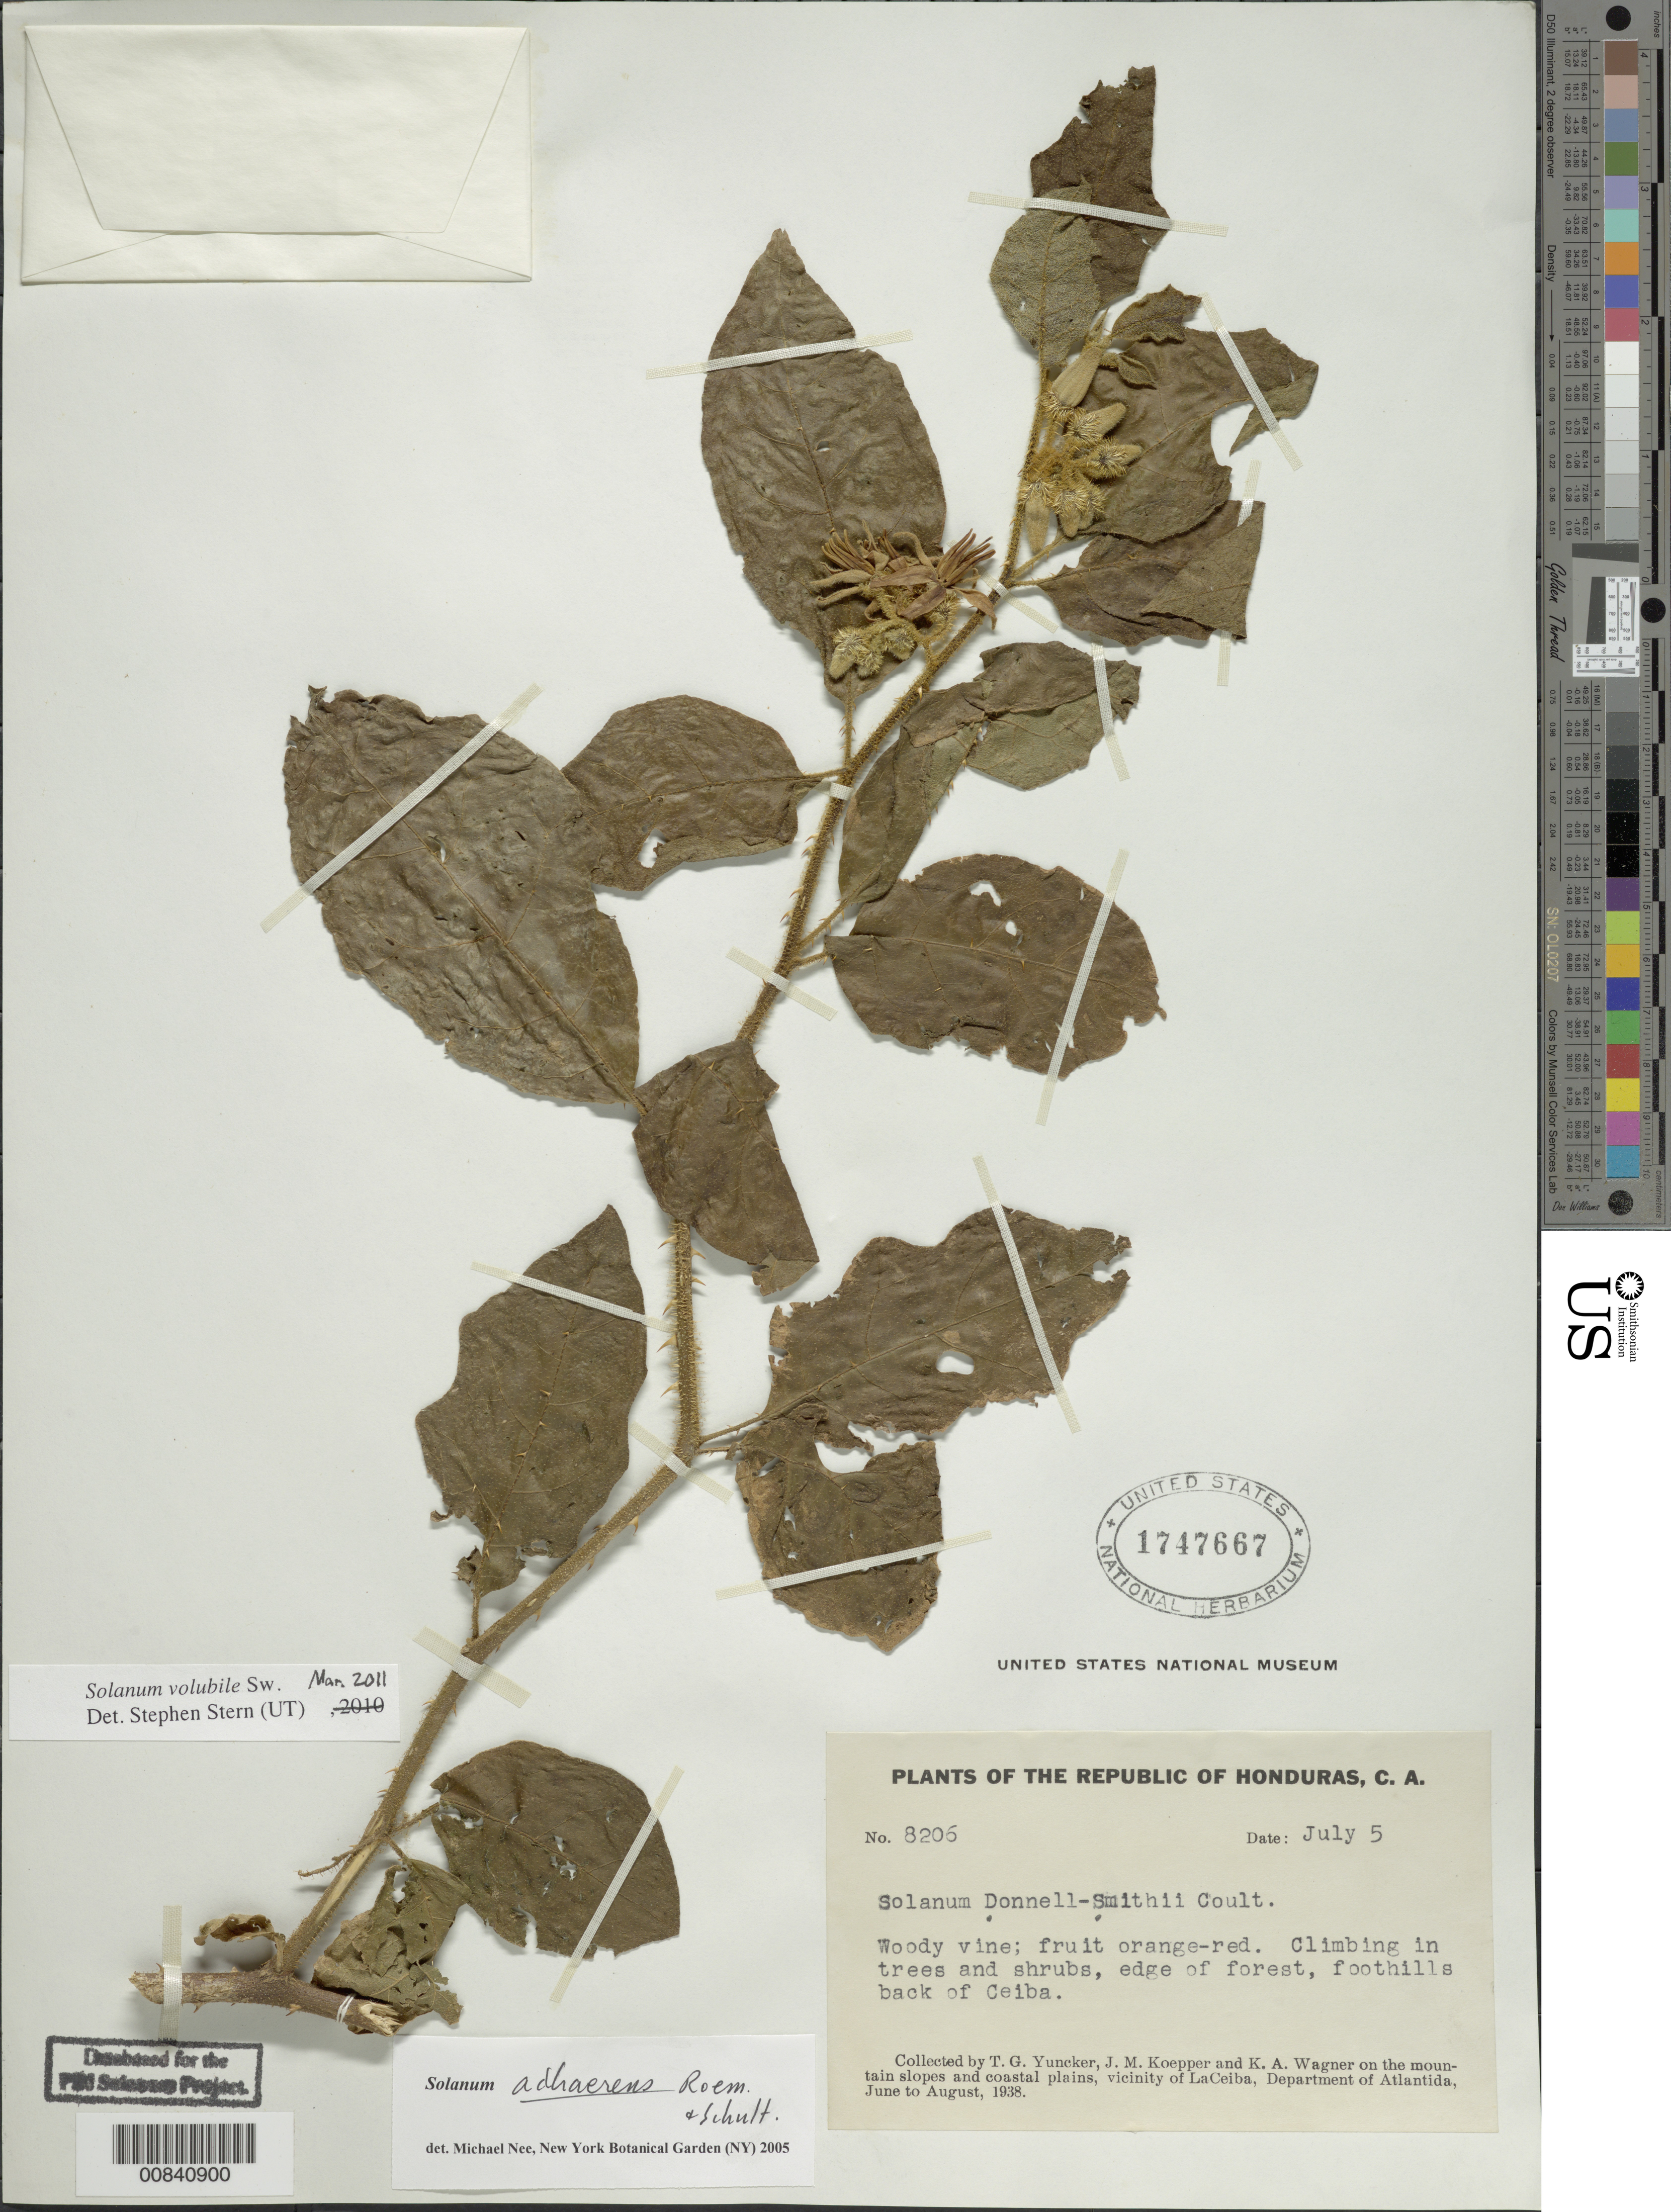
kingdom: Plantae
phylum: Tracheophyta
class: Magnoliopsida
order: Solanales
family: Solanaceae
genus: Solanum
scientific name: Solanum adhaerens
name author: Roem. & Schult.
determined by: Nee, Michael H.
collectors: T. G. Yuncker, J. M. Koepper & K. A. Wagner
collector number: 8206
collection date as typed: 5 Jul 1938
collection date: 1938-07-05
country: Honduras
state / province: Atlántida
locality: Mountain slopes and coastal plains, vicinity of La Ceiba, foothills back of Ceiba.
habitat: Edge of forest.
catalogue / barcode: US 1747667